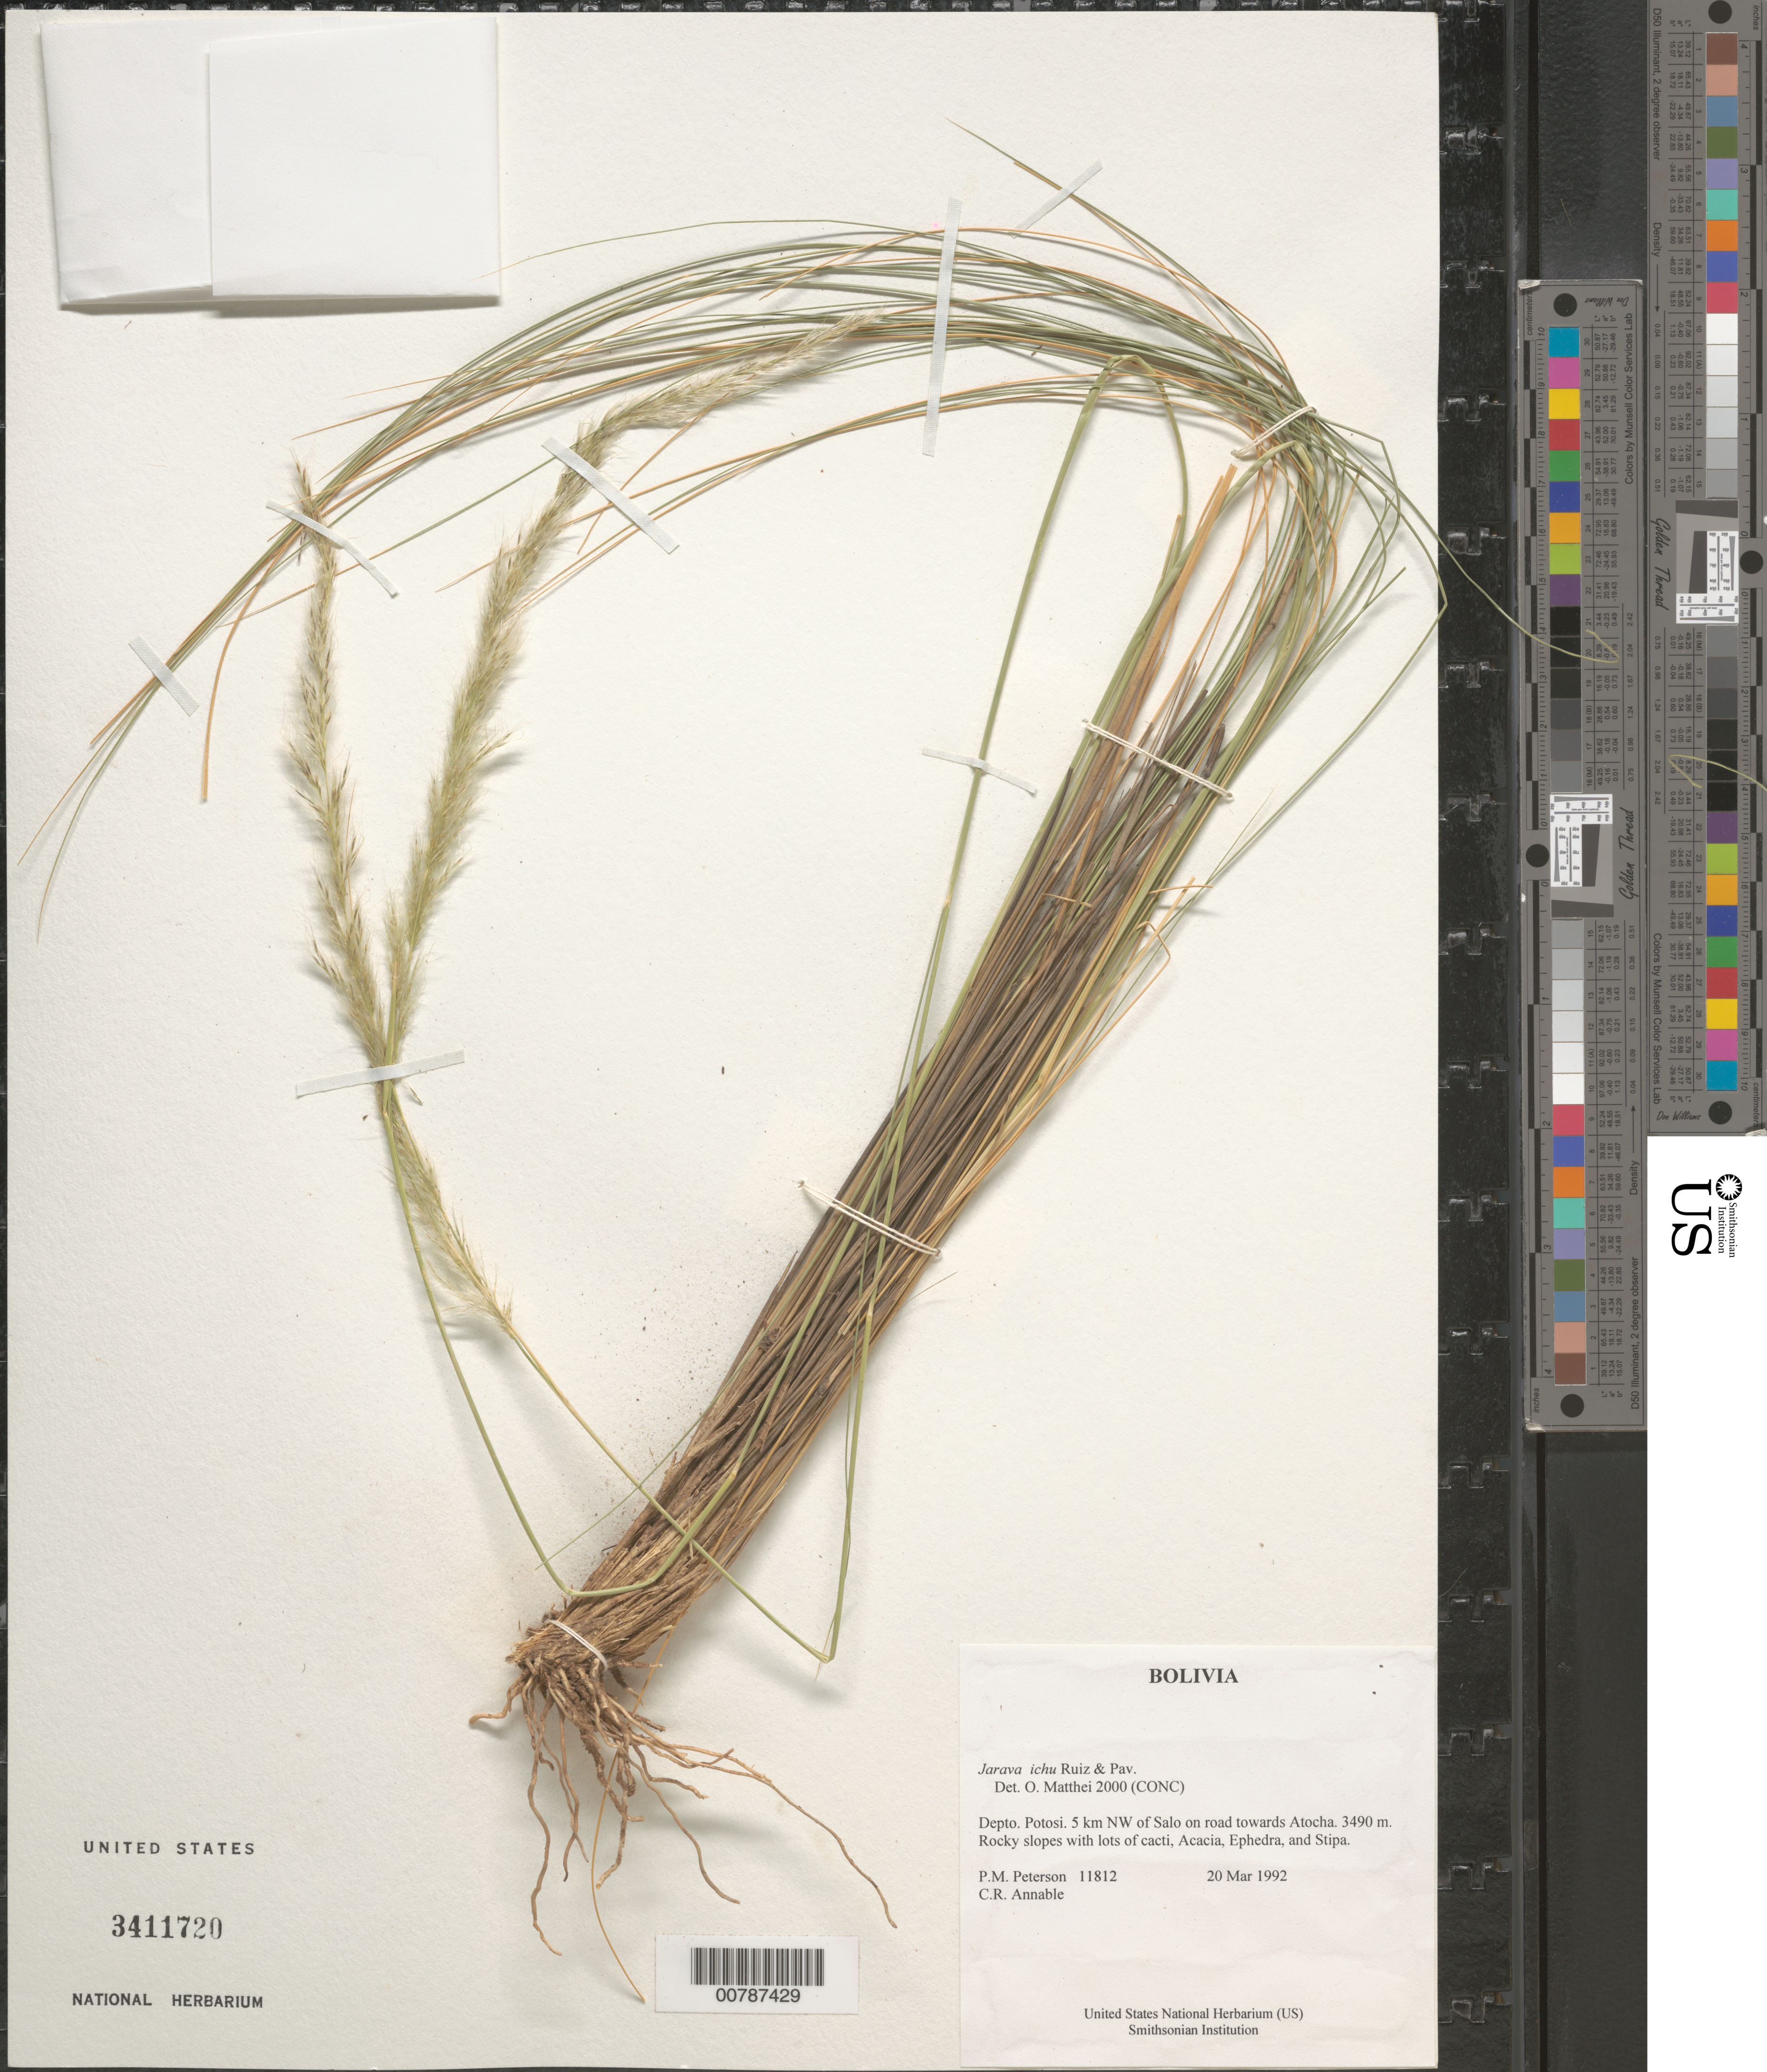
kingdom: Plantae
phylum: Tracheophyta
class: Liliopsida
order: Poales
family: Poaceae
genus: Jarava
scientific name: Jarava ichu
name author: Ruiz & Pav.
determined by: Matthei, O. R.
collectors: P. M. Peterson & C. R. Annable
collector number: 11812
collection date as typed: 20 Mar 1992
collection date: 1992-03-20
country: Bolivia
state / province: Potosi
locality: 5 km NW of Salo on road towards Atocha.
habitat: Rocky slopes with lots of cacti, Acacia, Ephedra, and Stipa.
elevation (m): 3490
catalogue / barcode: US 3411720